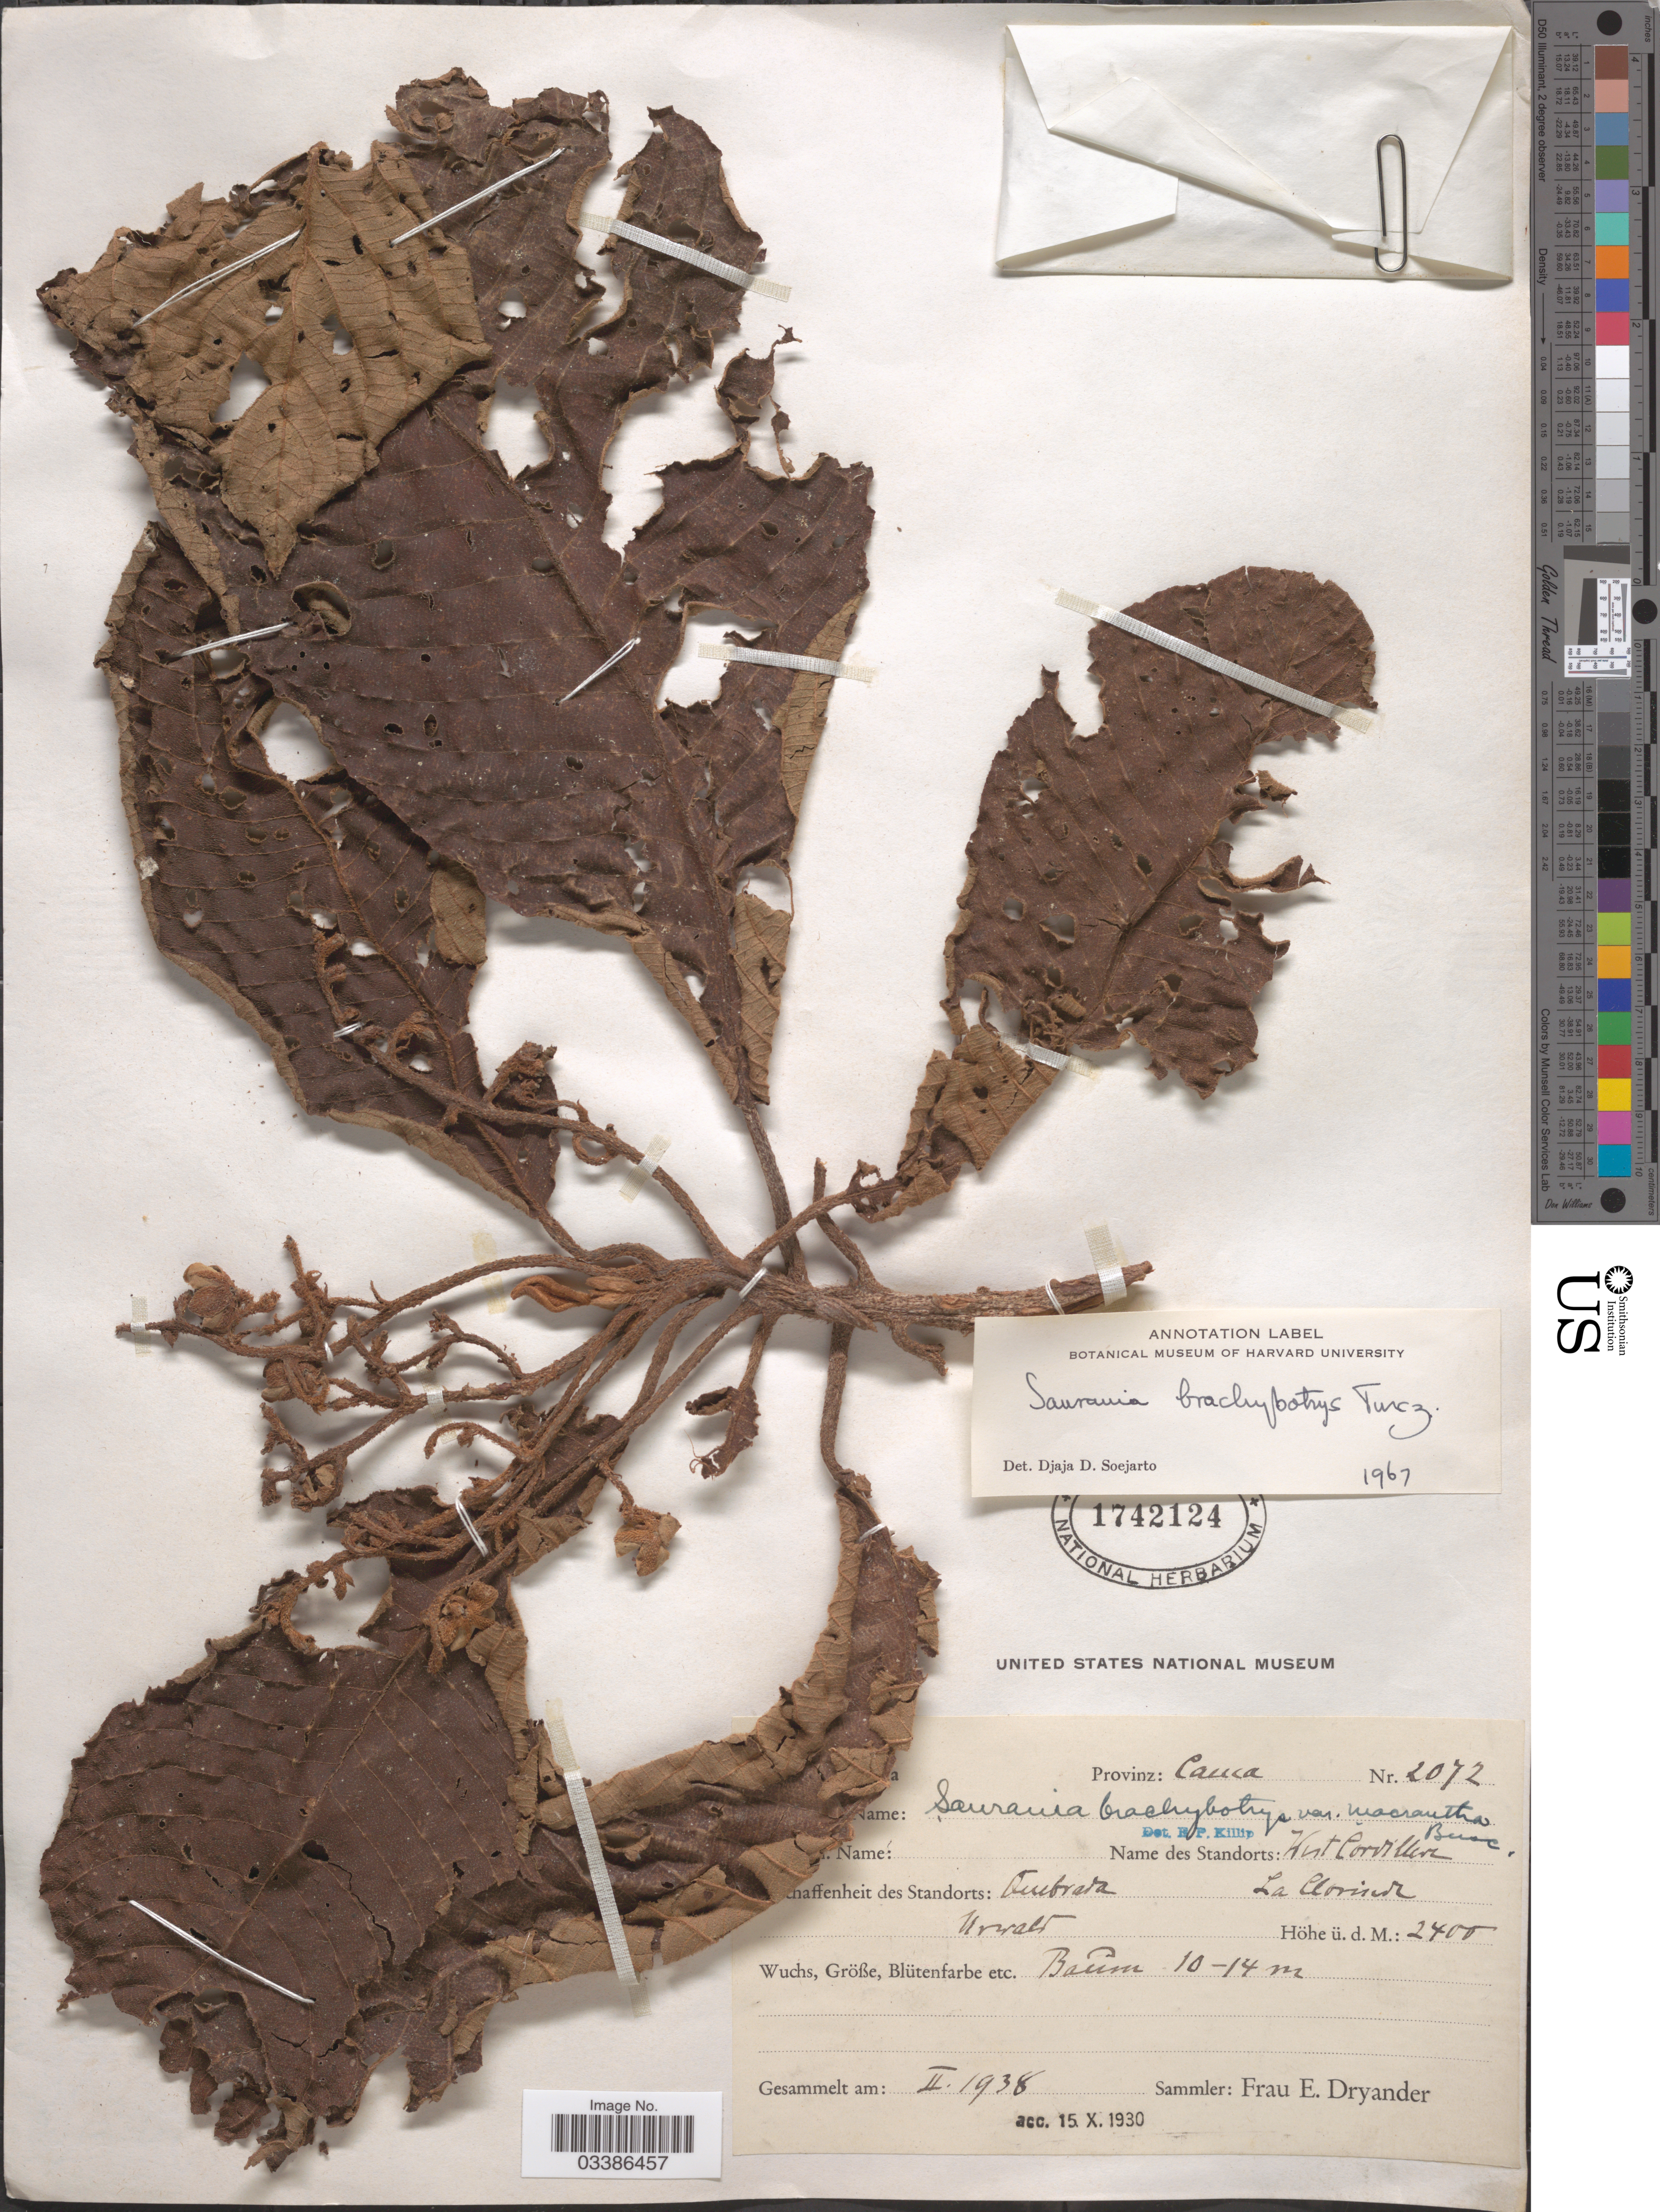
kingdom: Plantae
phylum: Tracheophyta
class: Magnoliopsida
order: Ericales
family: Actinidiaceae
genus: Saurauia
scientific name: Saurauia brachybotrys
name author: Turcz.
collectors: F. Dryander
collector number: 2072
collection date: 1938-02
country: Colombia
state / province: Cauca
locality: Provinz: Cauca. West Cordillere. La Clorinde [interpreted]. Quebrada. Urwald.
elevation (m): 2400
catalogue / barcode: US 1742124